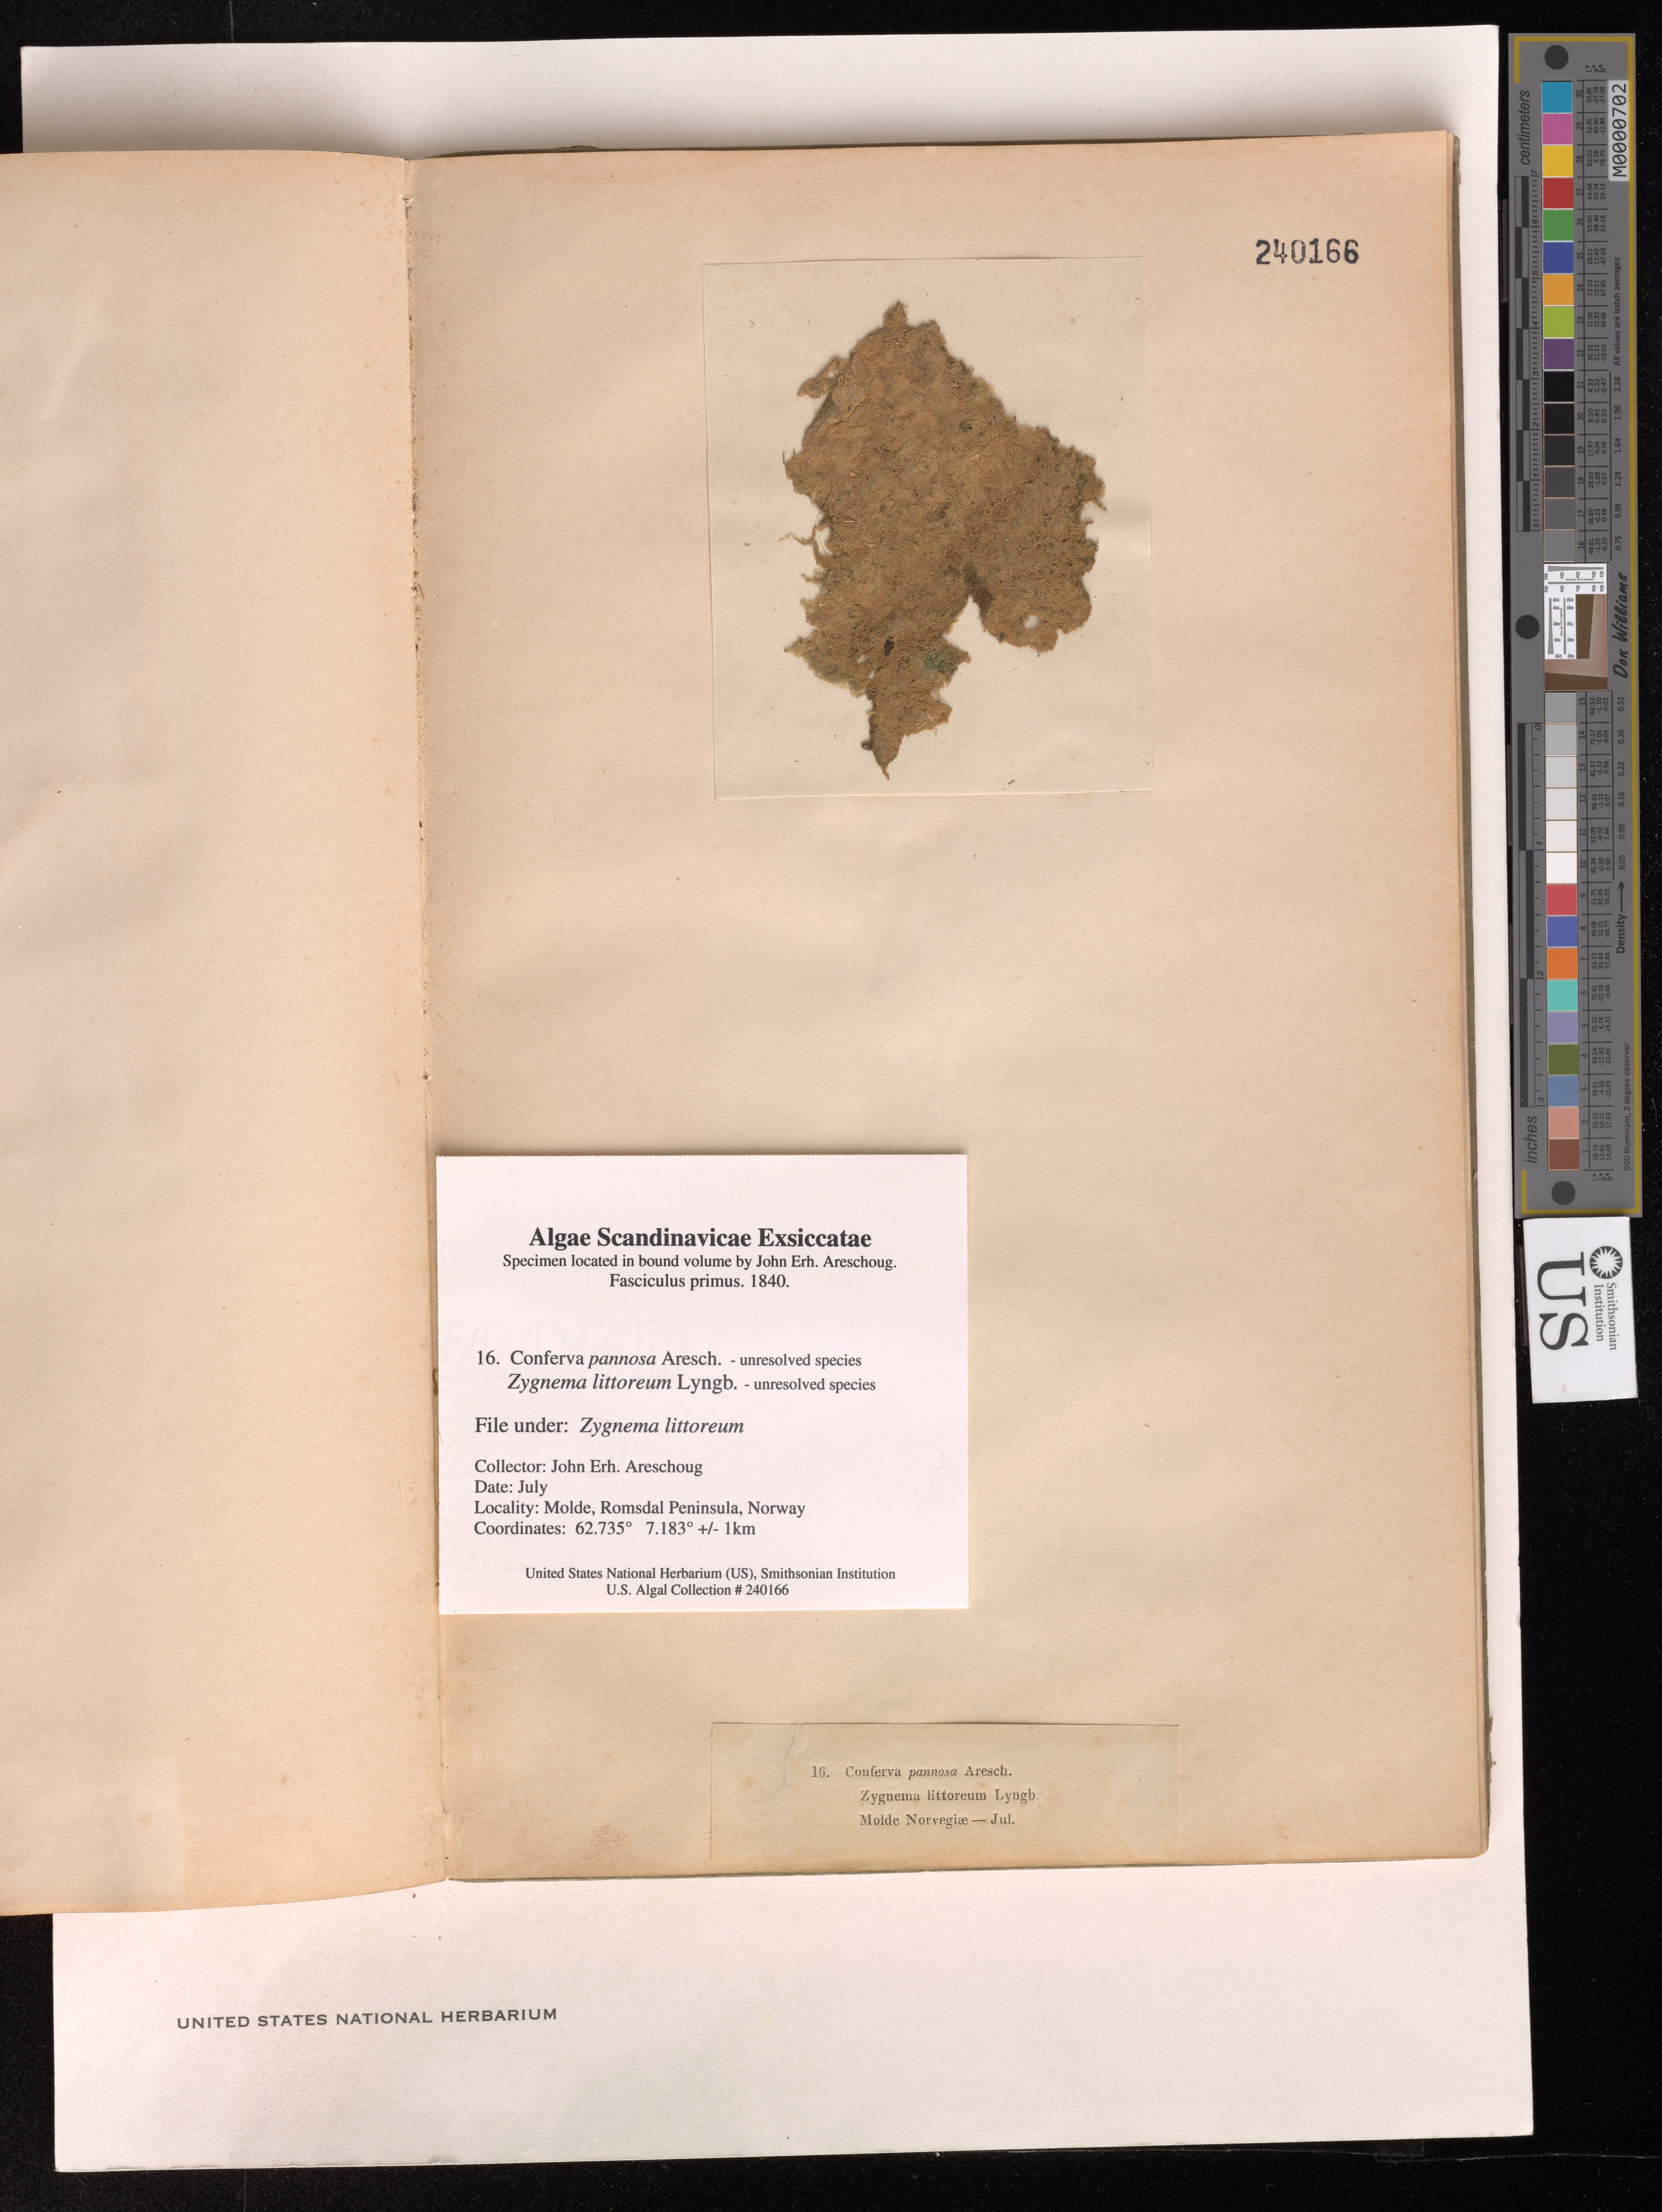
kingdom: Plantae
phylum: Charophyta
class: Zygnematophyceae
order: Zygnematales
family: Zygnemataceae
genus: Zygnema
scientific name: Zygnema littoreum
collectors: J. E. Areschoug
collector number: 16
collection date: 1840-07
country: Norway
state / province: More og Romdal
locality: Molde, Romsdal Peninsula.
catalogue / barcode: US 240166